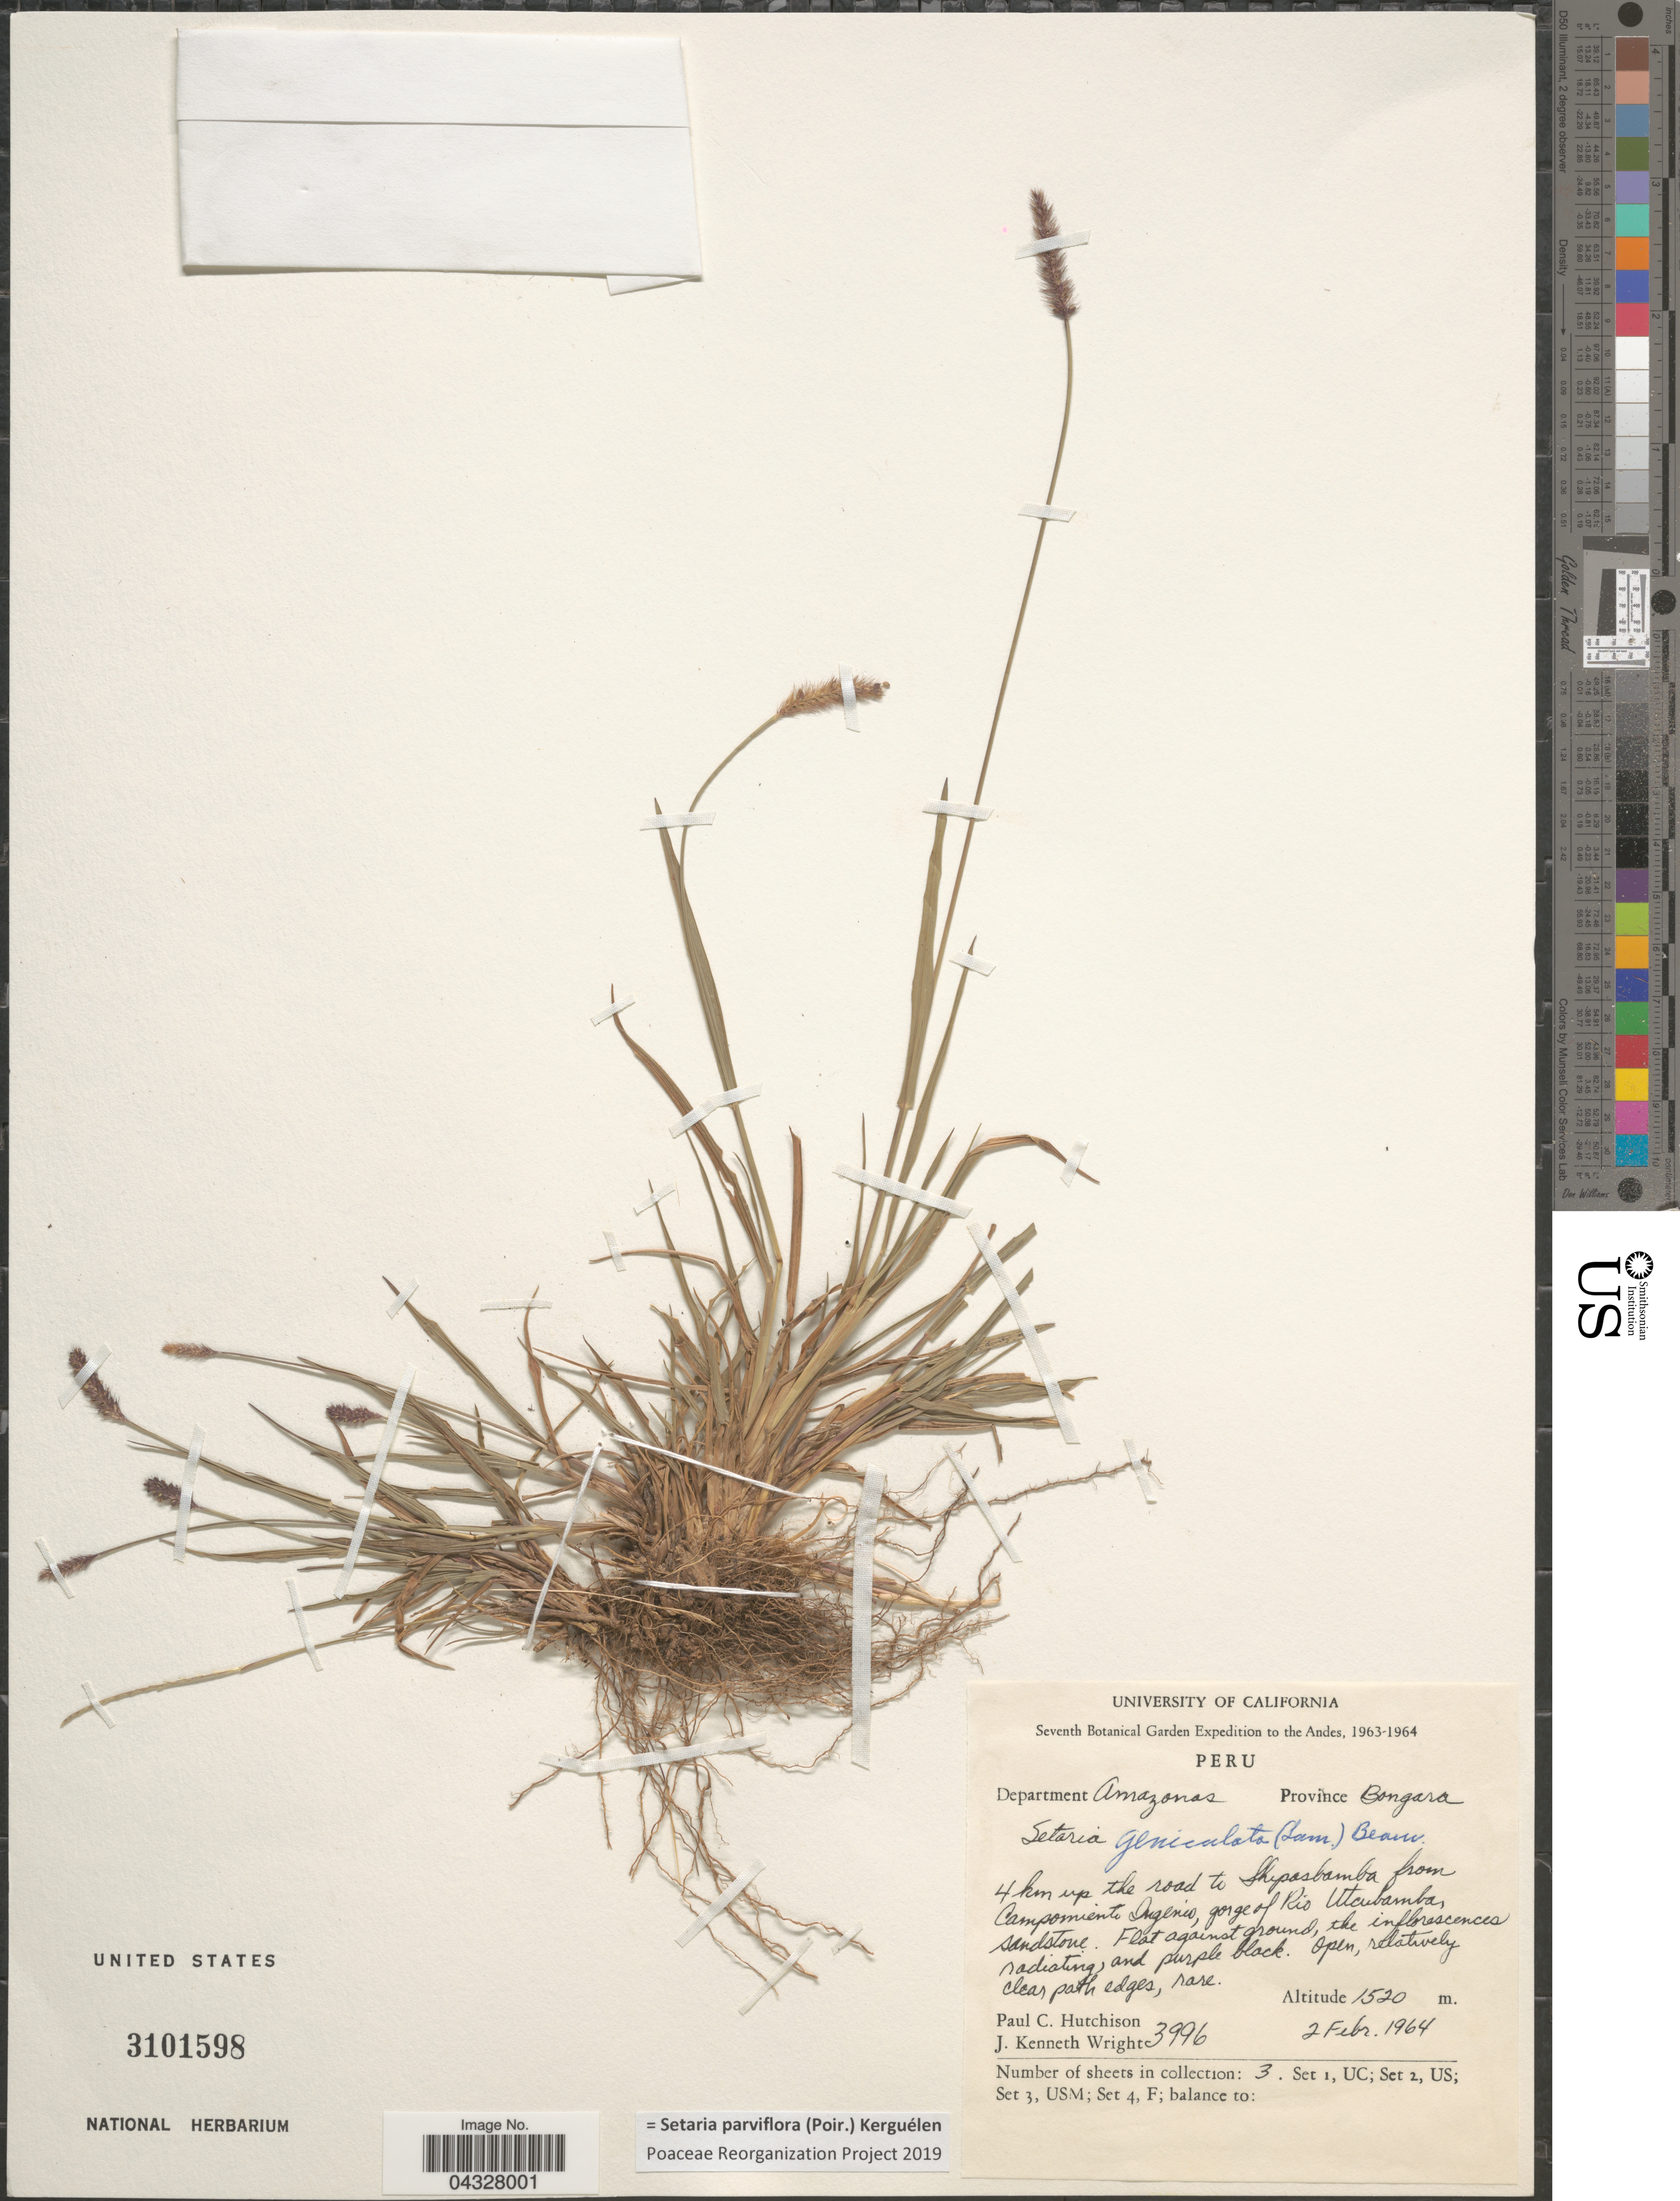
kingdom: Plantae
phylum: Tracheophyta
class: Liliopsida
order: Poales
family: Poaceae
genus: Setaria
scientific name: Setaria parviflora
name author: (Poir.) Kerguélen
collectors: P. C. Hutchison & J. K. Wright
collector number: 3996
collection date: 1964-02-02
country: Peru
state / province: Amazonas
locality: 4 km. up the road to Shipasbamba from Campomiento Ingenio, gorge of Río Utcubamba, Province Bongara, Department Amazonas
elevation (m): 1520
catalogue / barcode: US 3101598